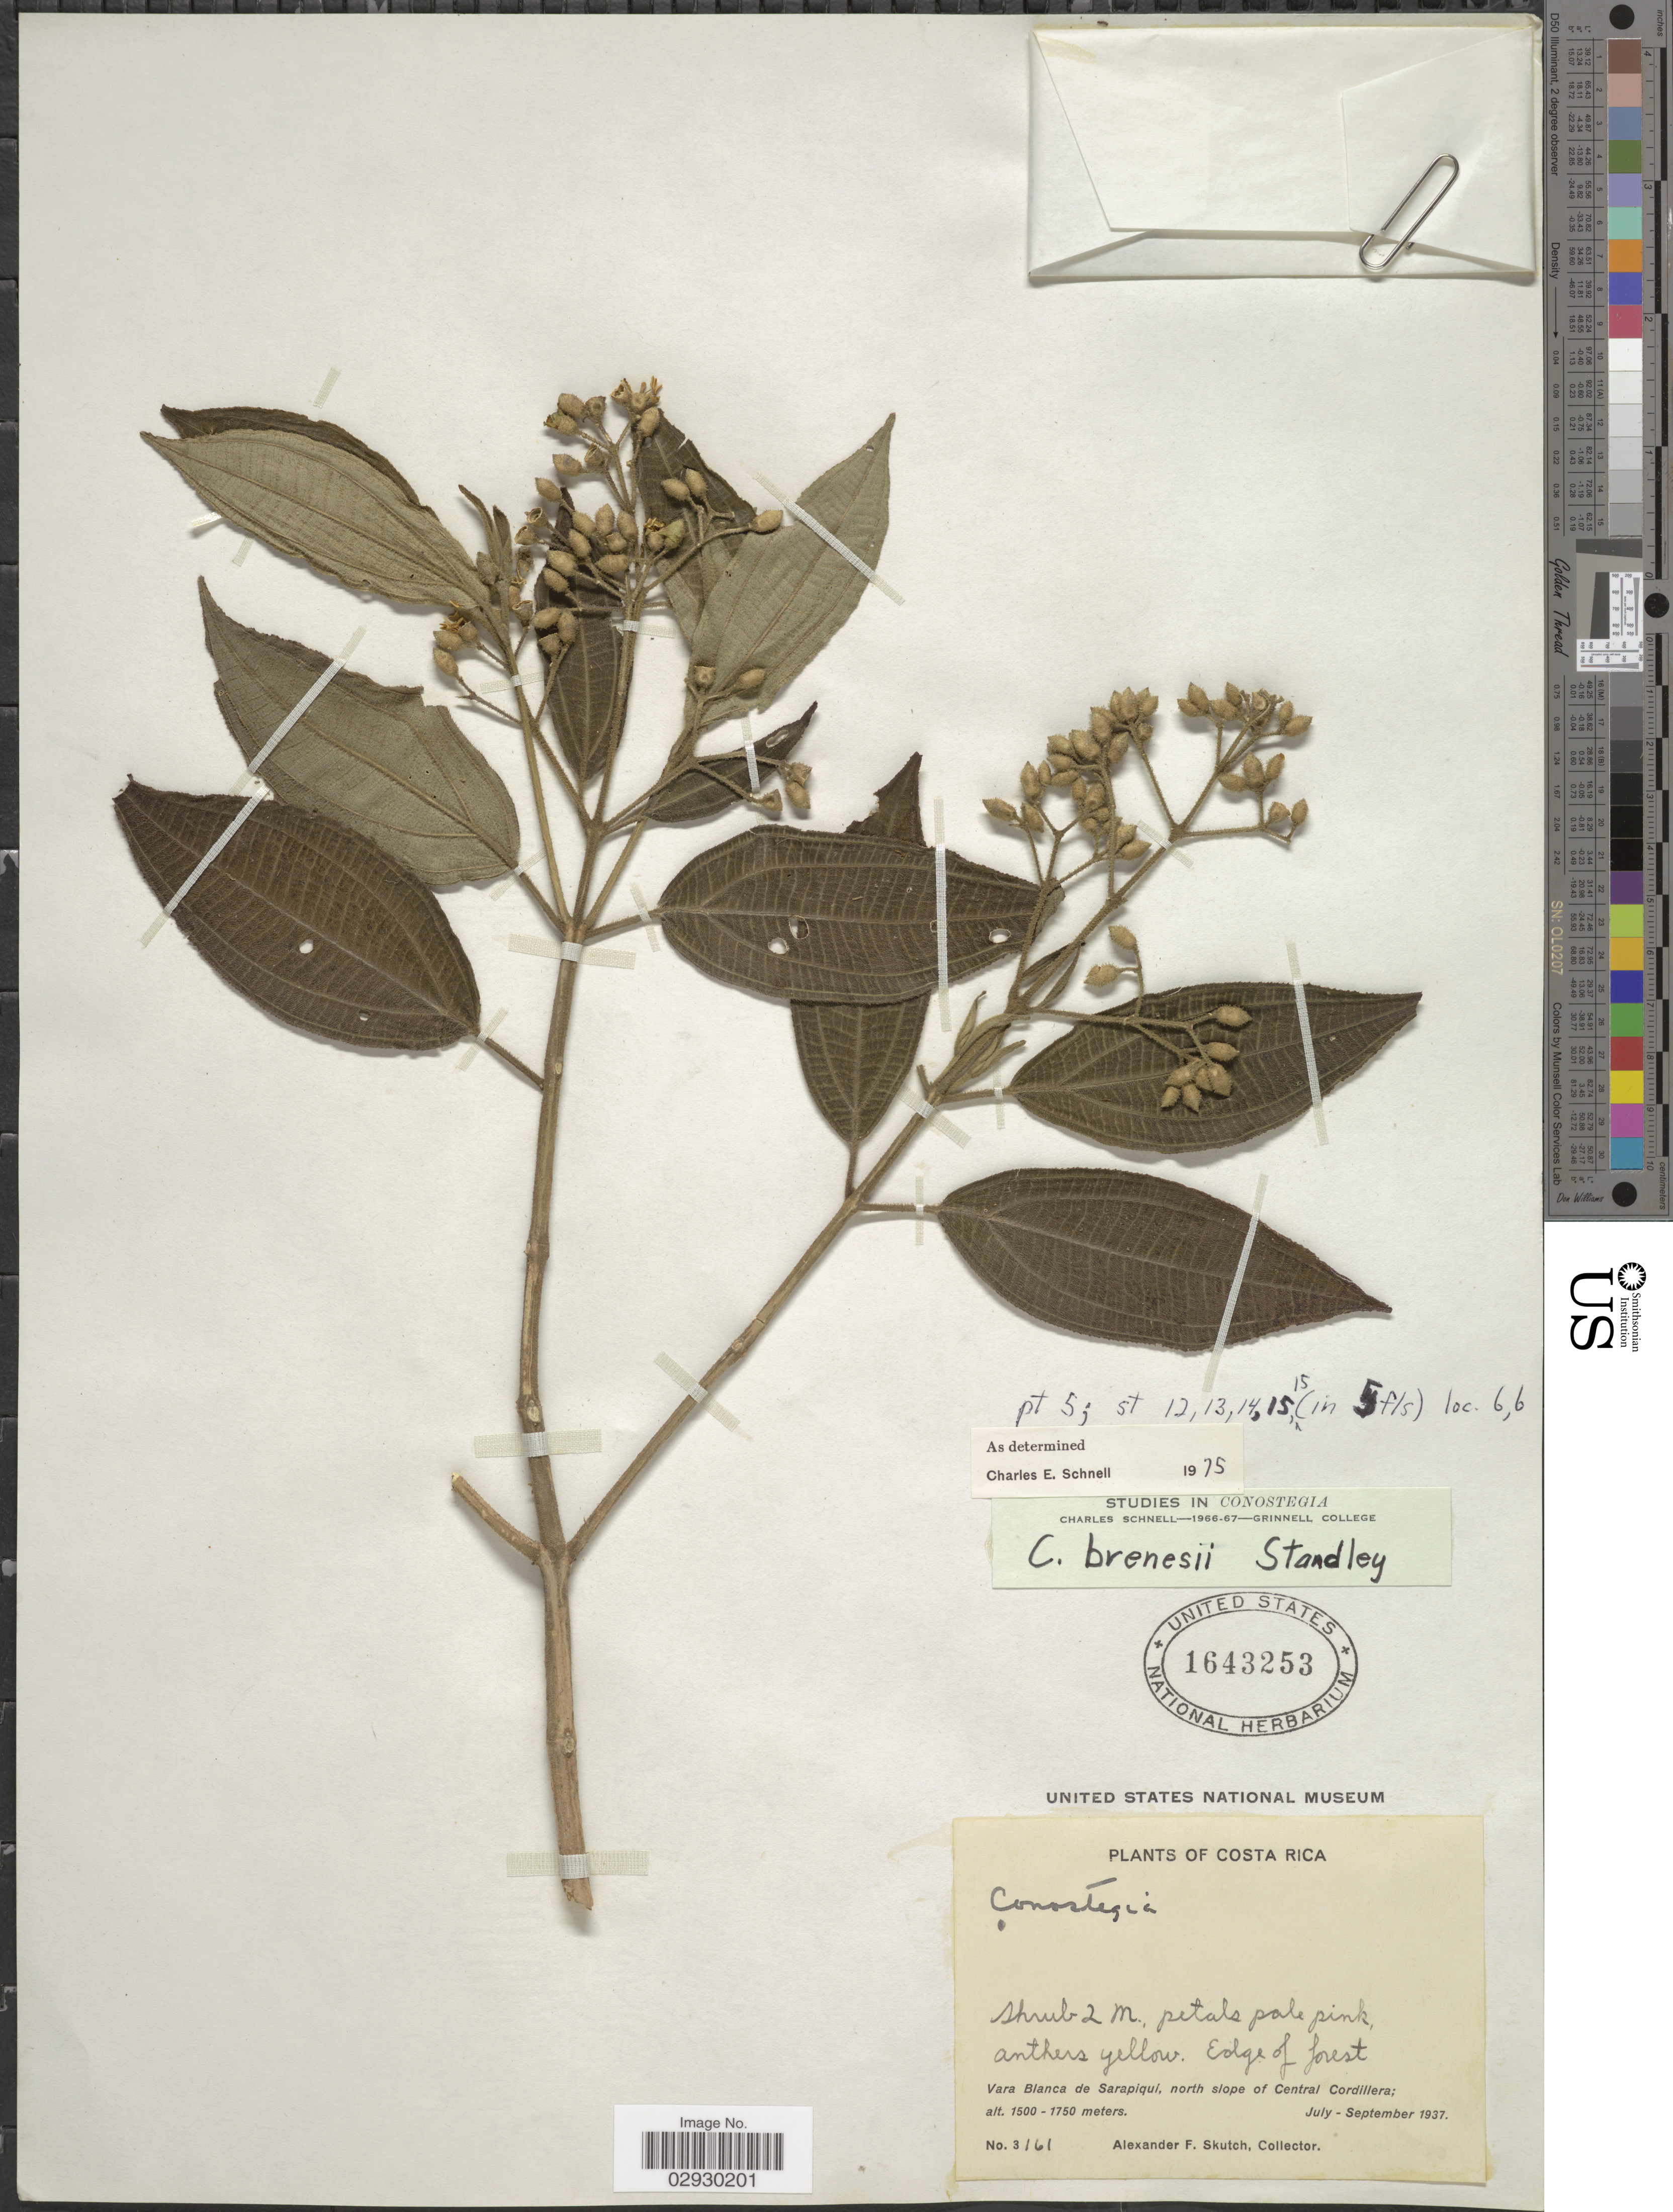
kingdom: Plantae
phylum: Tracheophyta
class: Magnoliopsida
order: Myrtales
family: Melastomataceae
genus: Conostegia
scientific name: Conostegia brenesii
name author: Standl.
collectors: A. F. Skutch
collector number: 3161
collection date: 1937-07/1937-09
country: Costa Rica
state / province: Heredia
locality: Edge of forest. Vara Blanca de Sarapiqui, north slope of Central Cordillera.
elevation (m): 1500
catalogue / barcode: US 1643253